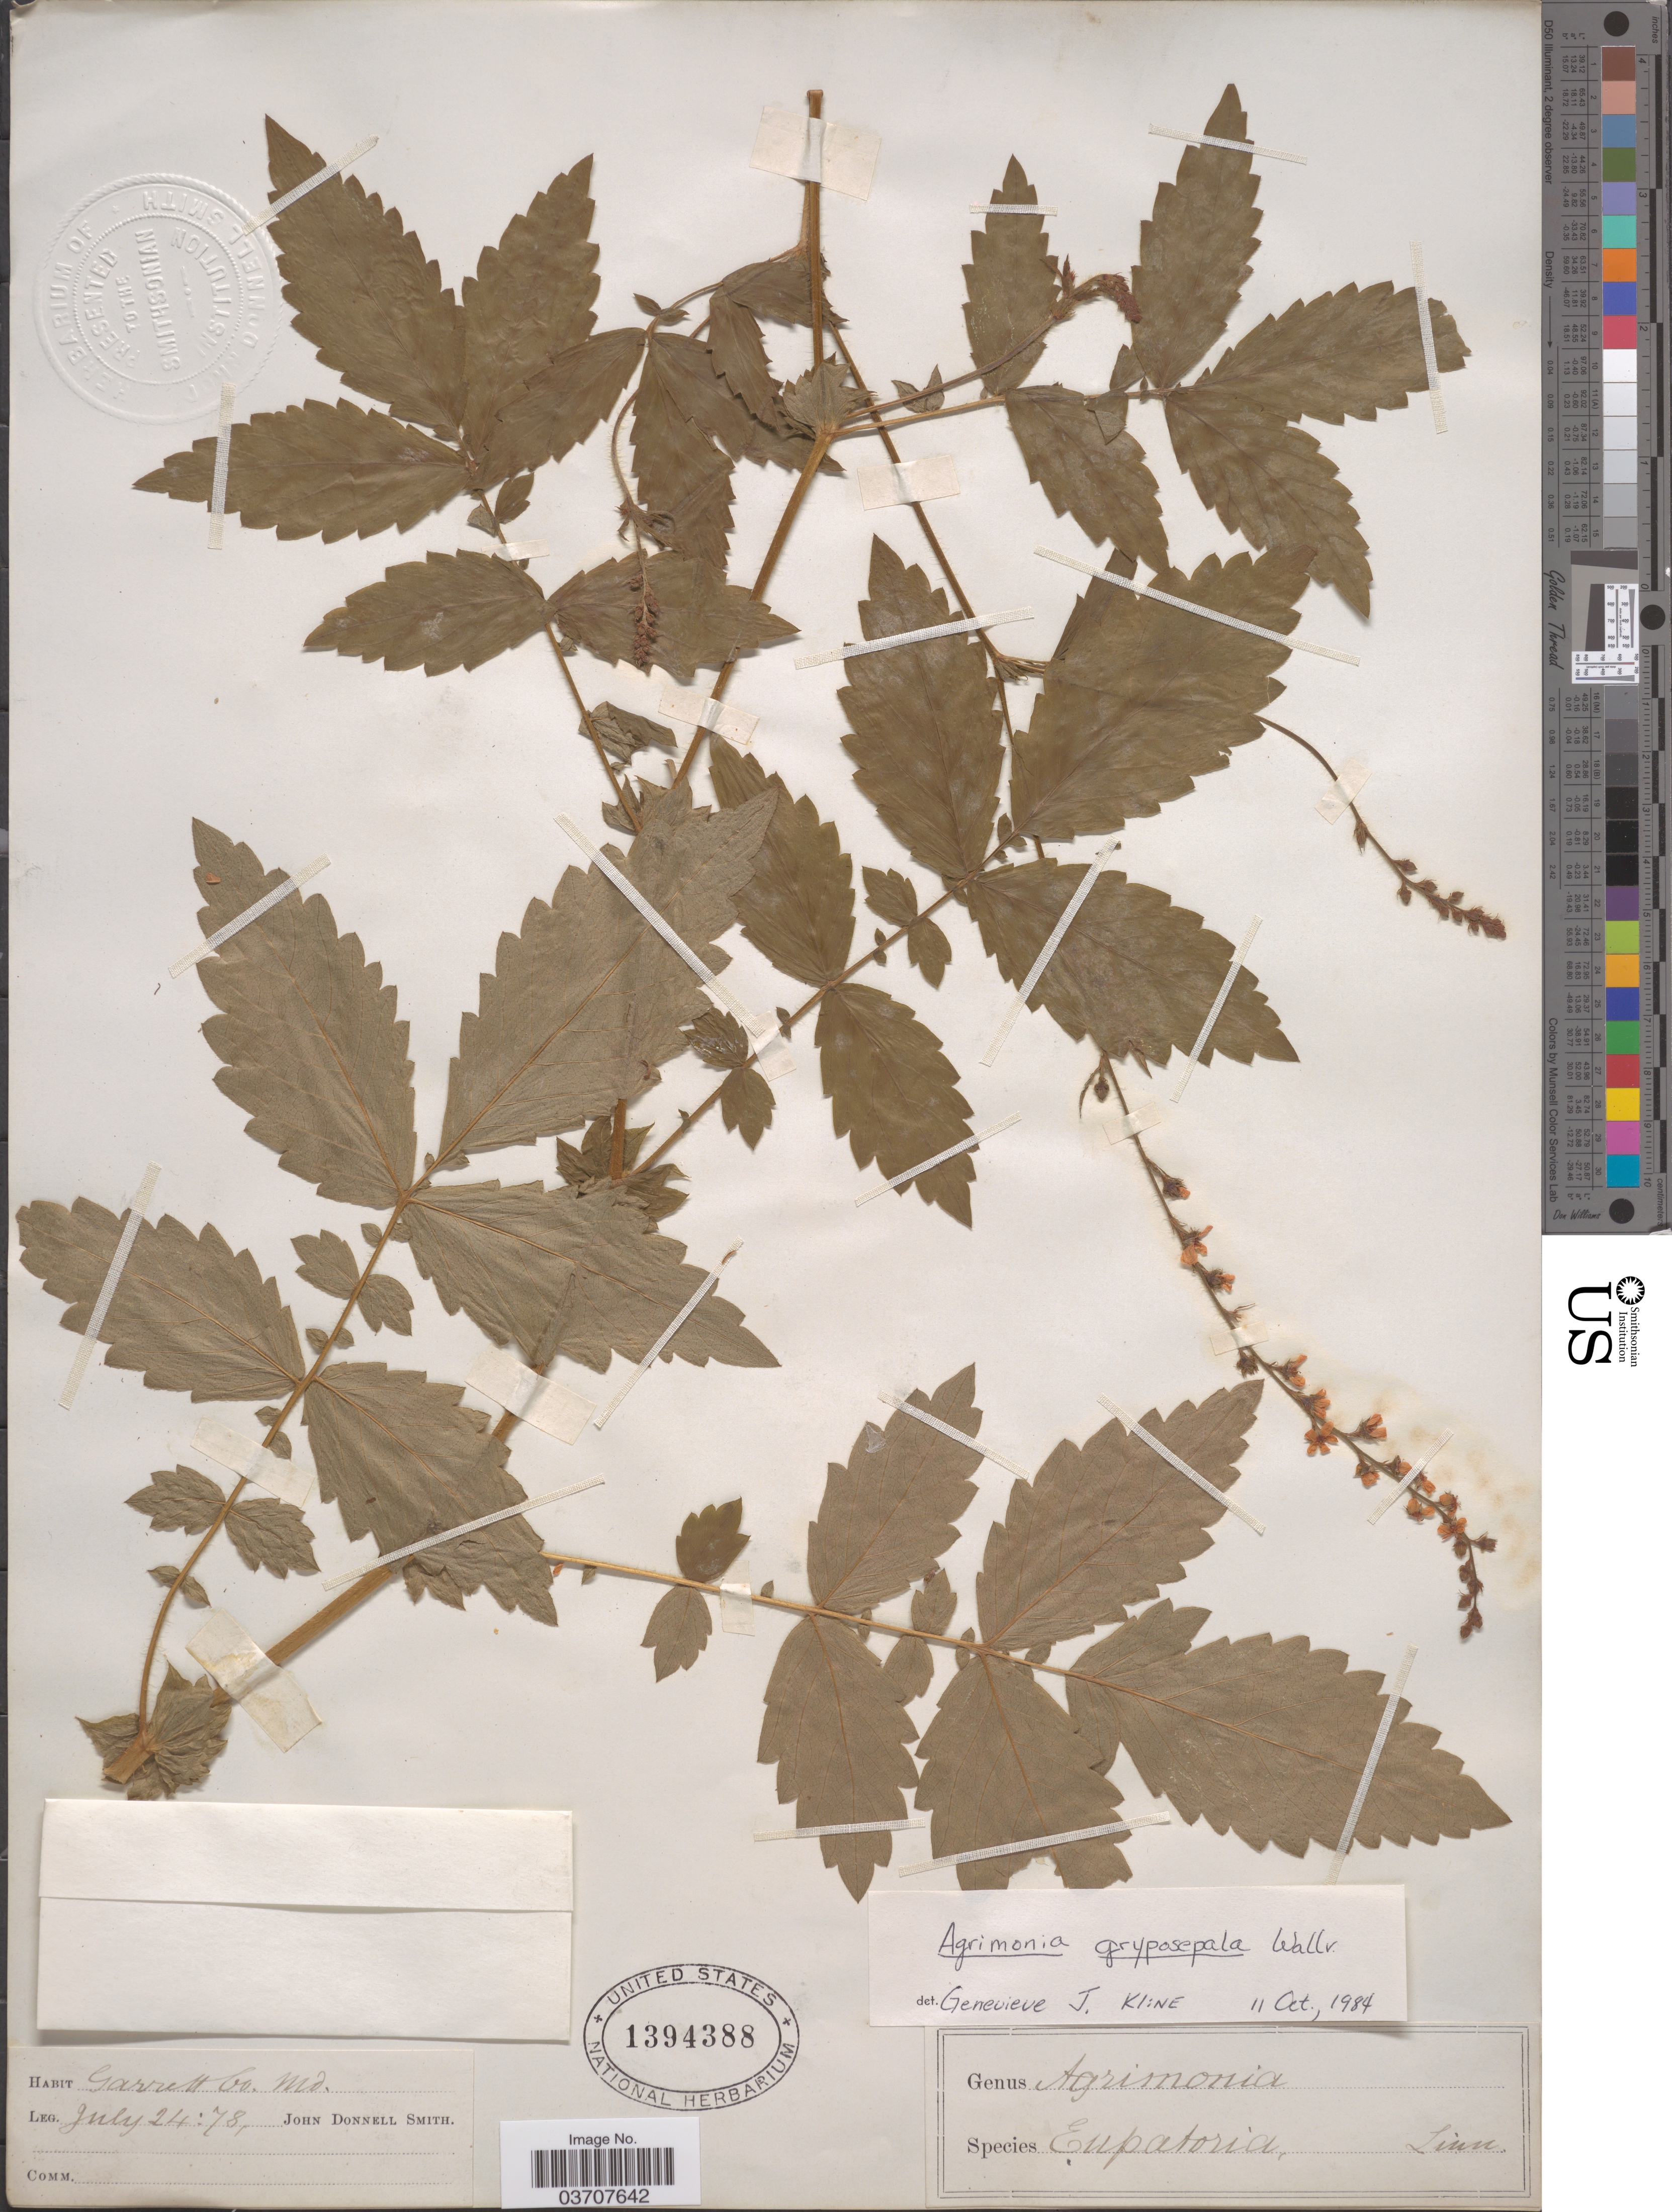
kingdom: Plantae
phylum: Tracheophyta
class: Magnoliopsida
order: Rosales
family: Rosaceae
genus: Agrimonia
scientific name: Agrimonia gryposepala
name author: Wallr.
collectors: J. Donnell Smith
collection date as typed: Transcribed d/m/y: 24/7/78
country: United States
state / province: Maryland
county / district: Garrett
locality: Garrett Co.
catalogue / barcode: US 1394388